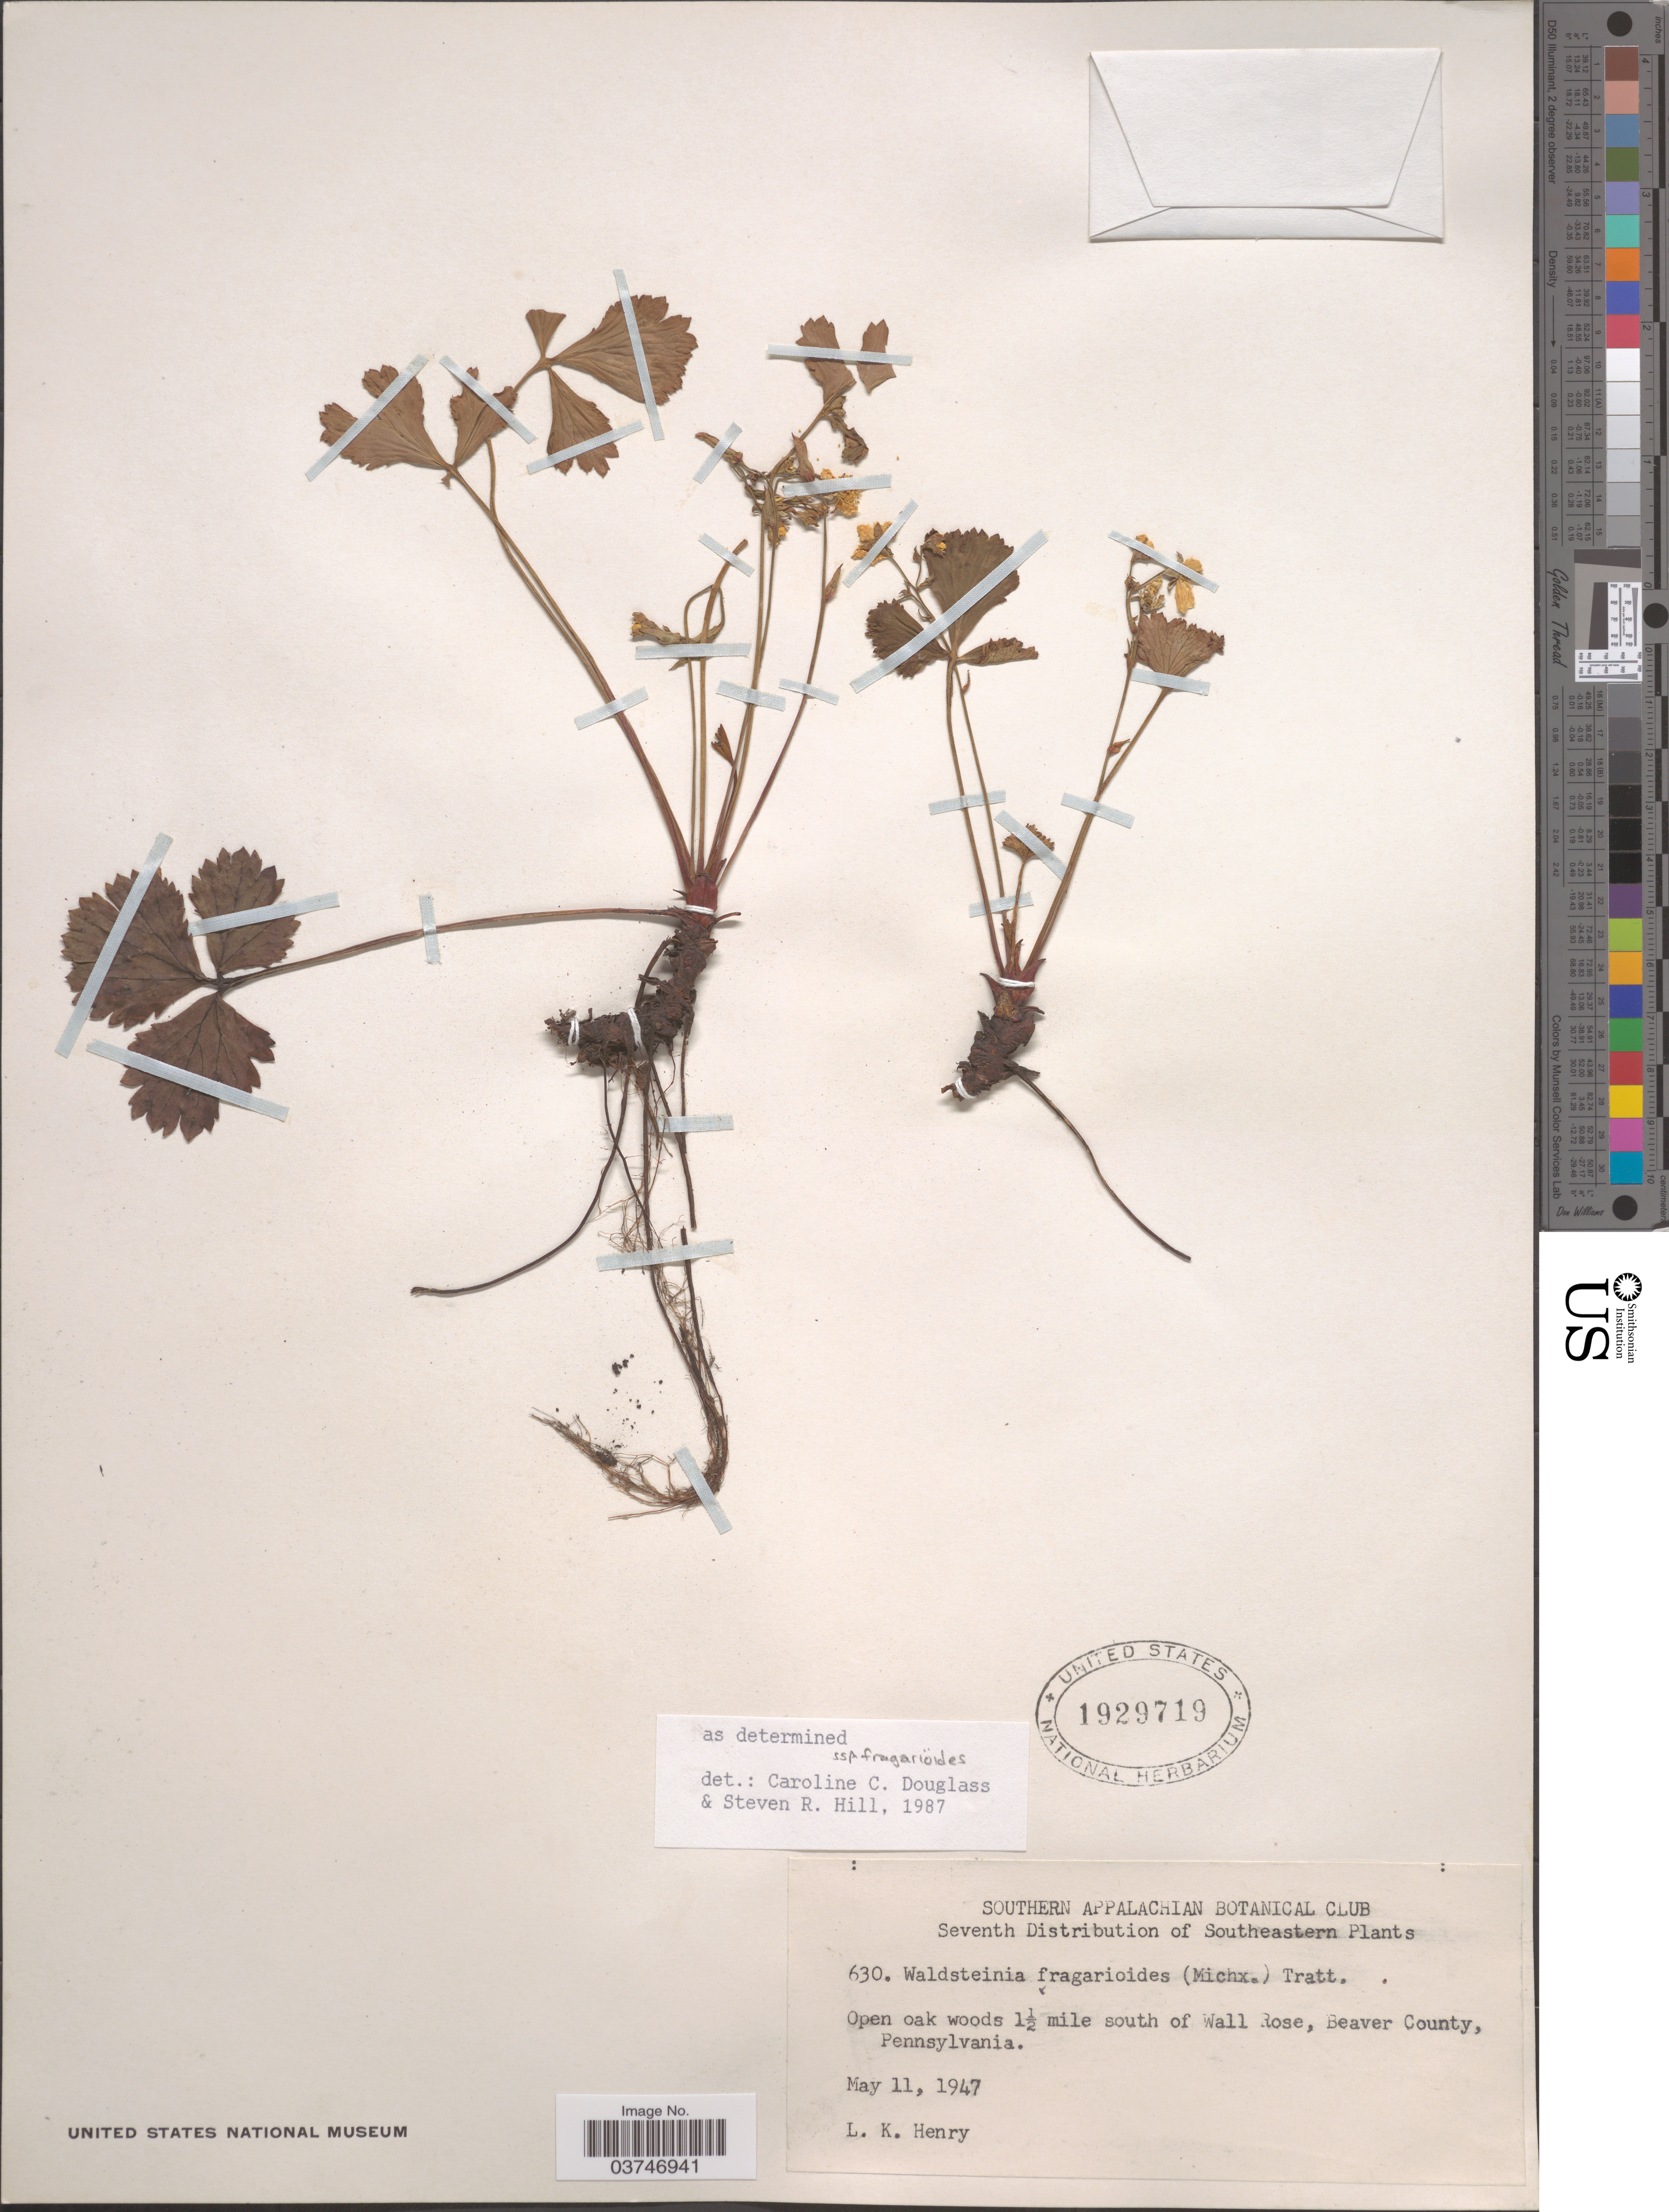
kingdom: Plantae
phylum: Tracheophyta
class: Magnoliopsida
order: Rosales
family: Rosaceae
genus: Waldsteinia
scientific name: Waldsteinia fragarioides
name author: (Michx.) Tratt.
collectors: L. K. Henry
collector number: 630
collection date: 1947-05-11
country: United States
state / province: Pennsylvania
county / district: Beaver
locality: Open oak woods 1½ mile south of Wall Rose, Beaver County.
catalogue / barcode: US 1929719